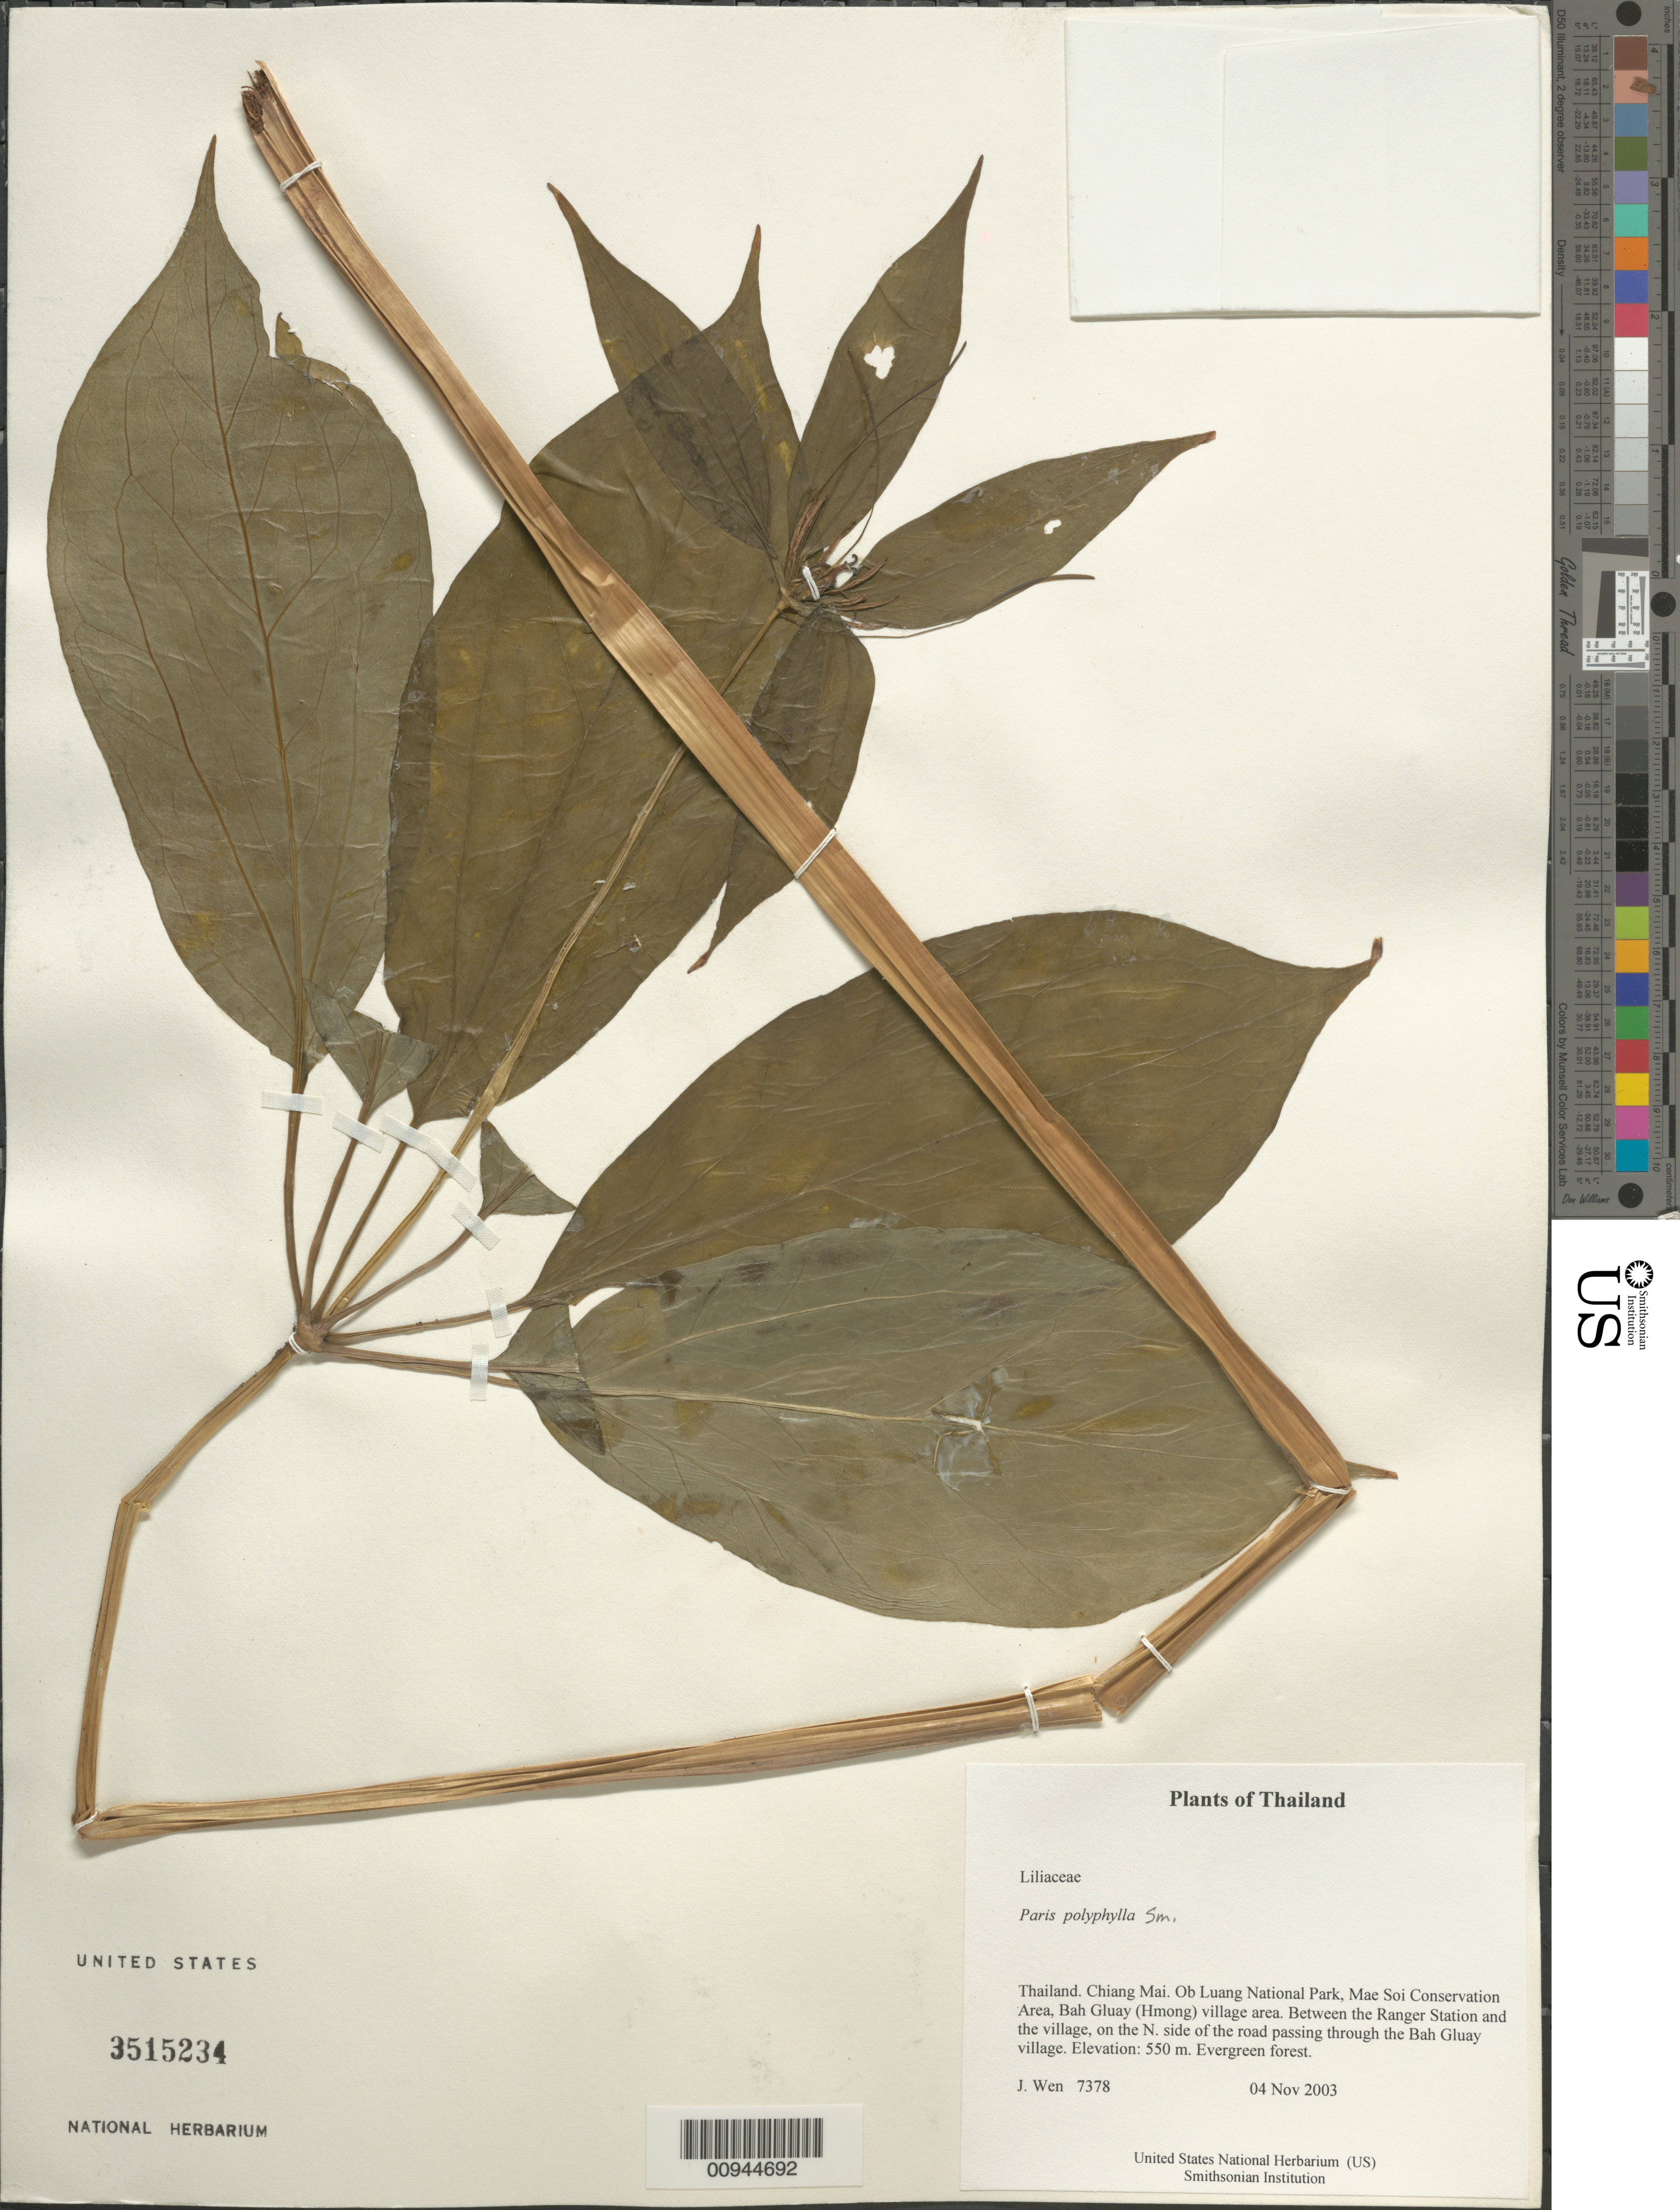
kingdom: Plantae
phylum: Tracheophyta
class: Liliopsida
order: Liliales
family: Melanthiaceae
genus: Paris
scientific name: Paris polyphylla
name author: Sm.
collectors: J. Wen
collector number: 7378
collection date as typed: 04 Nov 2003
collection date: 2003-11-04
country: Thailand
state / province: Chiang Mai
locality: Ob Luang National Park, Mae Soi Conservation Area, Bah Gluay (Hmong) village area. Between the Ranger Station and the village, on the N. side of the road passing through the Bah Gluay village.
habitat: Evergreen forest.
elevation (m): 550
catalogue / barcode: US 3515234